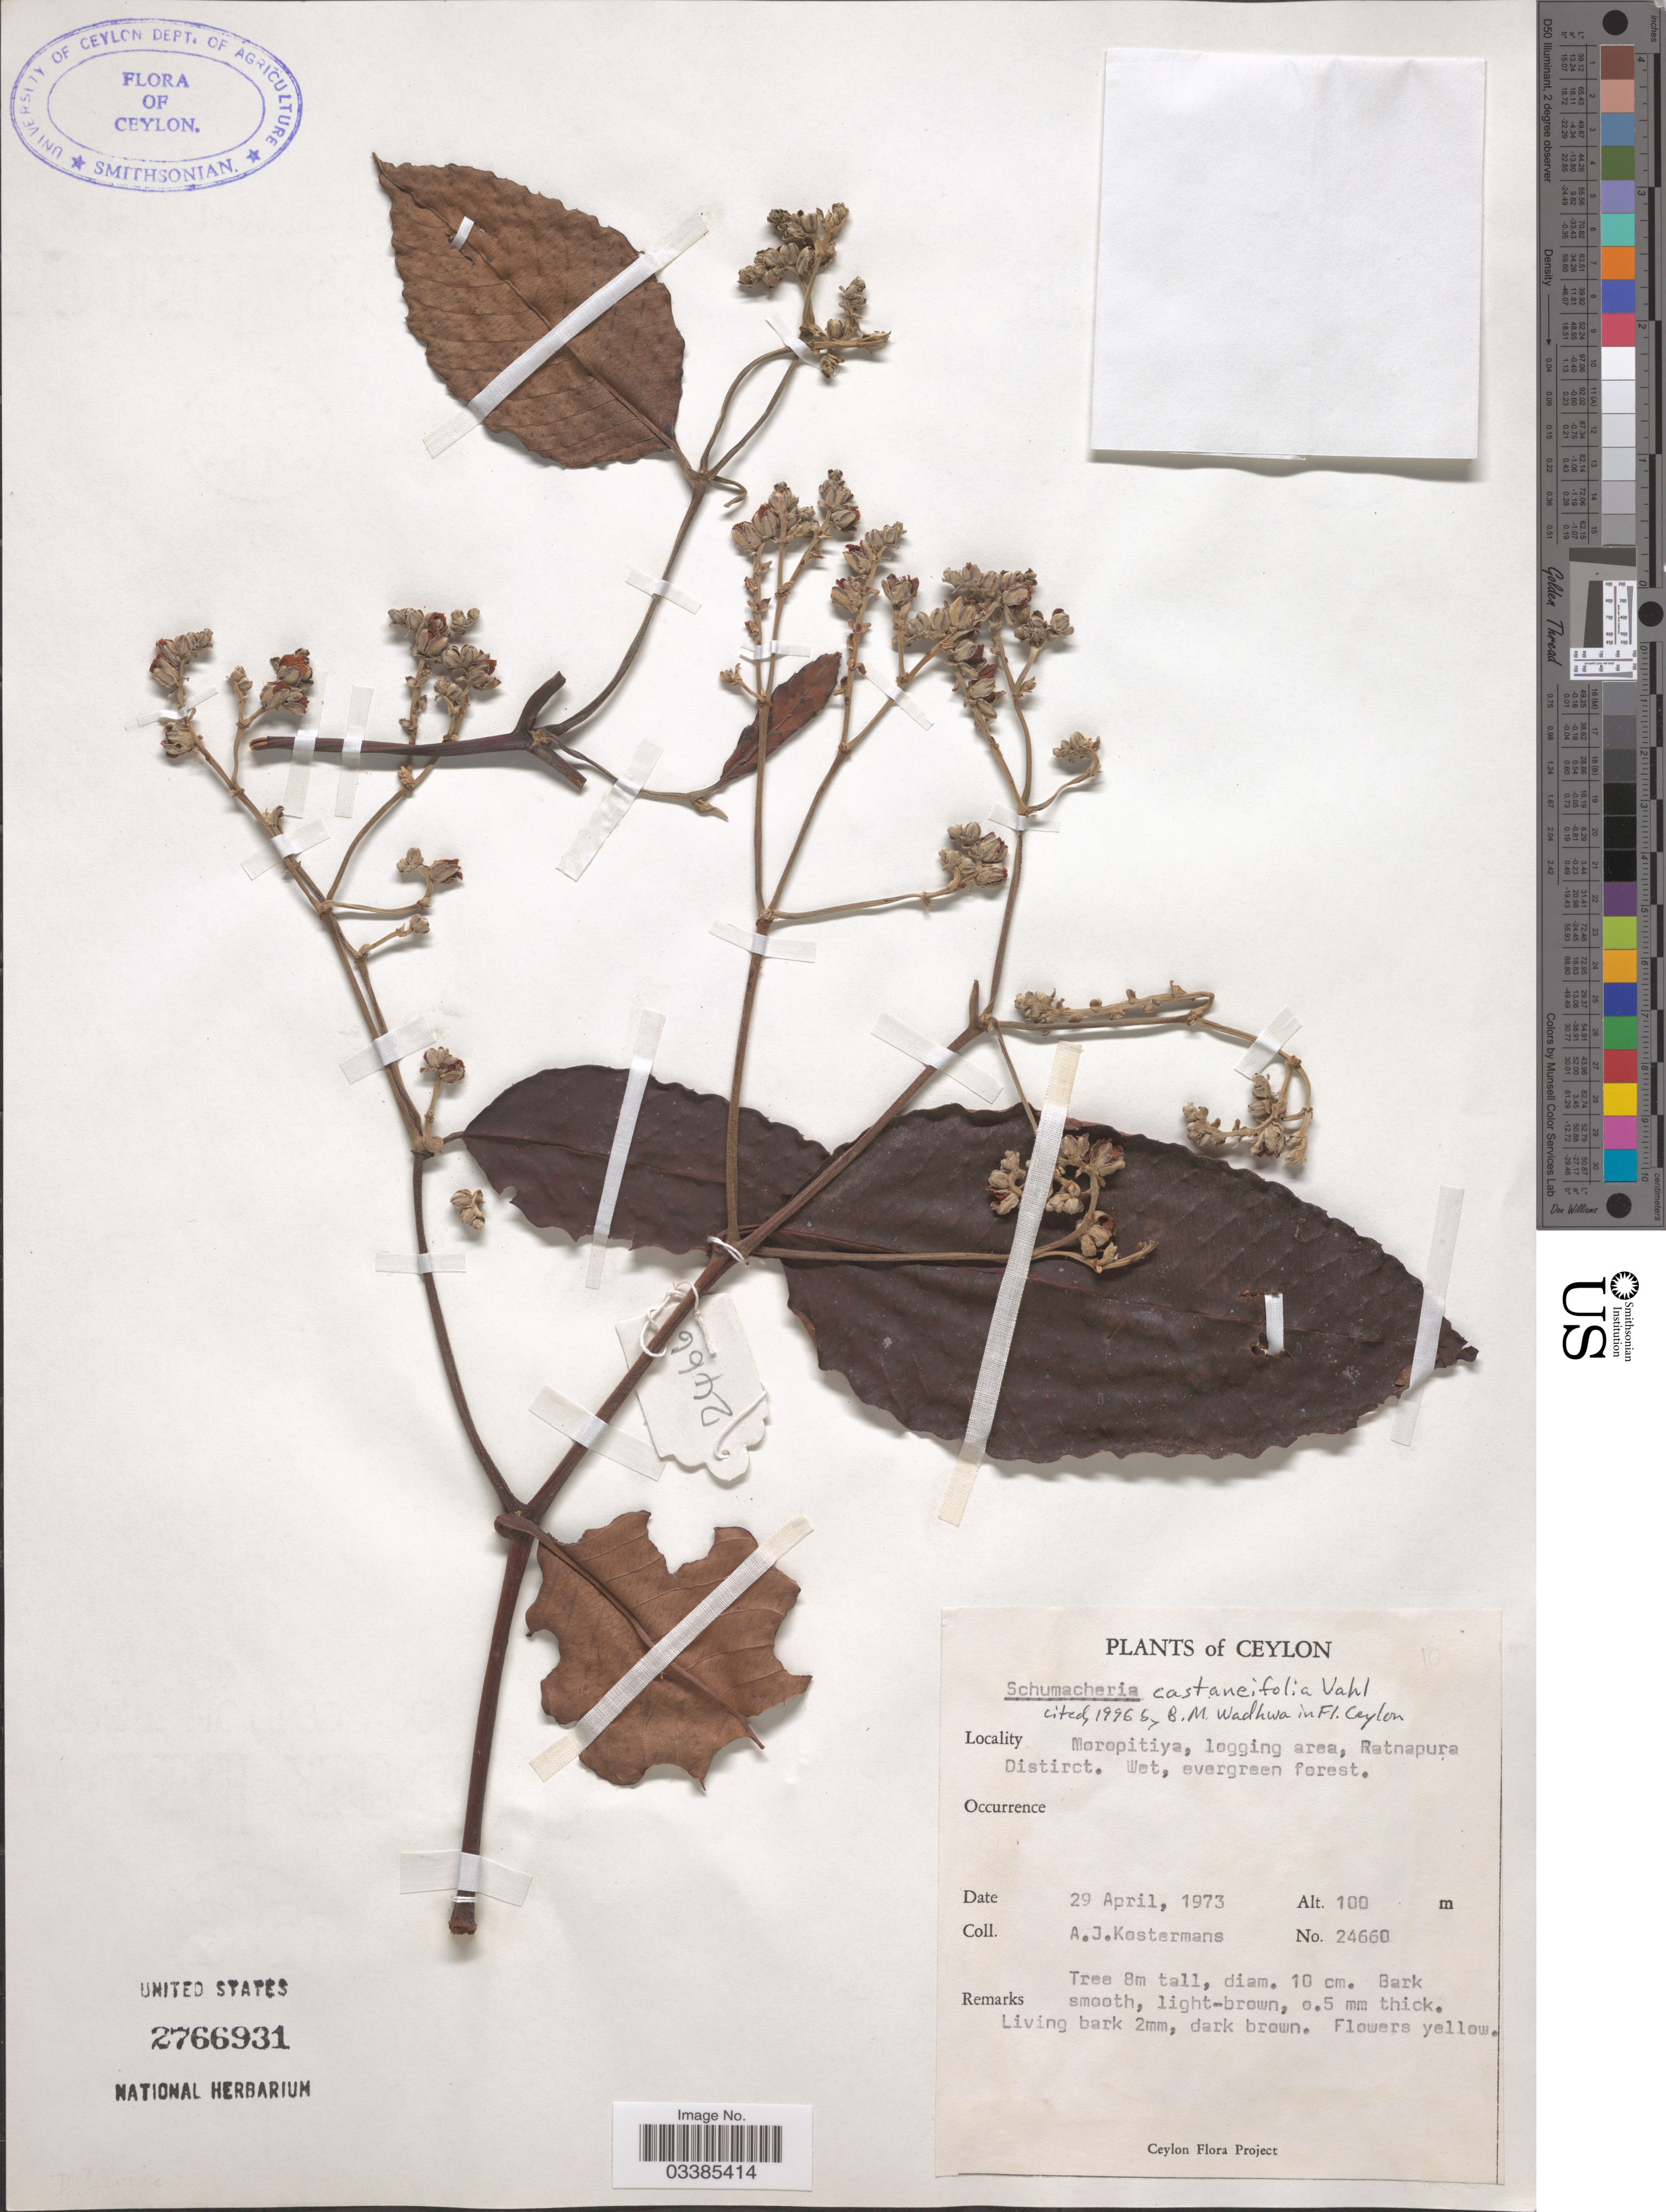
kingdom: Plantae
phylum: Tracheophyta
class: Magnoliopsida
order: Dilleniales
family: Dilleniaceae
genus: Schumacheria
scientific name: Schumacheria castaneifolia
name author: Vahl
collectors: A. J. G. Kostermans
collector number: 24660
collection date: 1973-04-29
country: Sri Lanka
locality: Ceylon, Moropitiya, logging area, Ratnapura District.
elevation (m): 100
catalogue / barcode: US 2766931